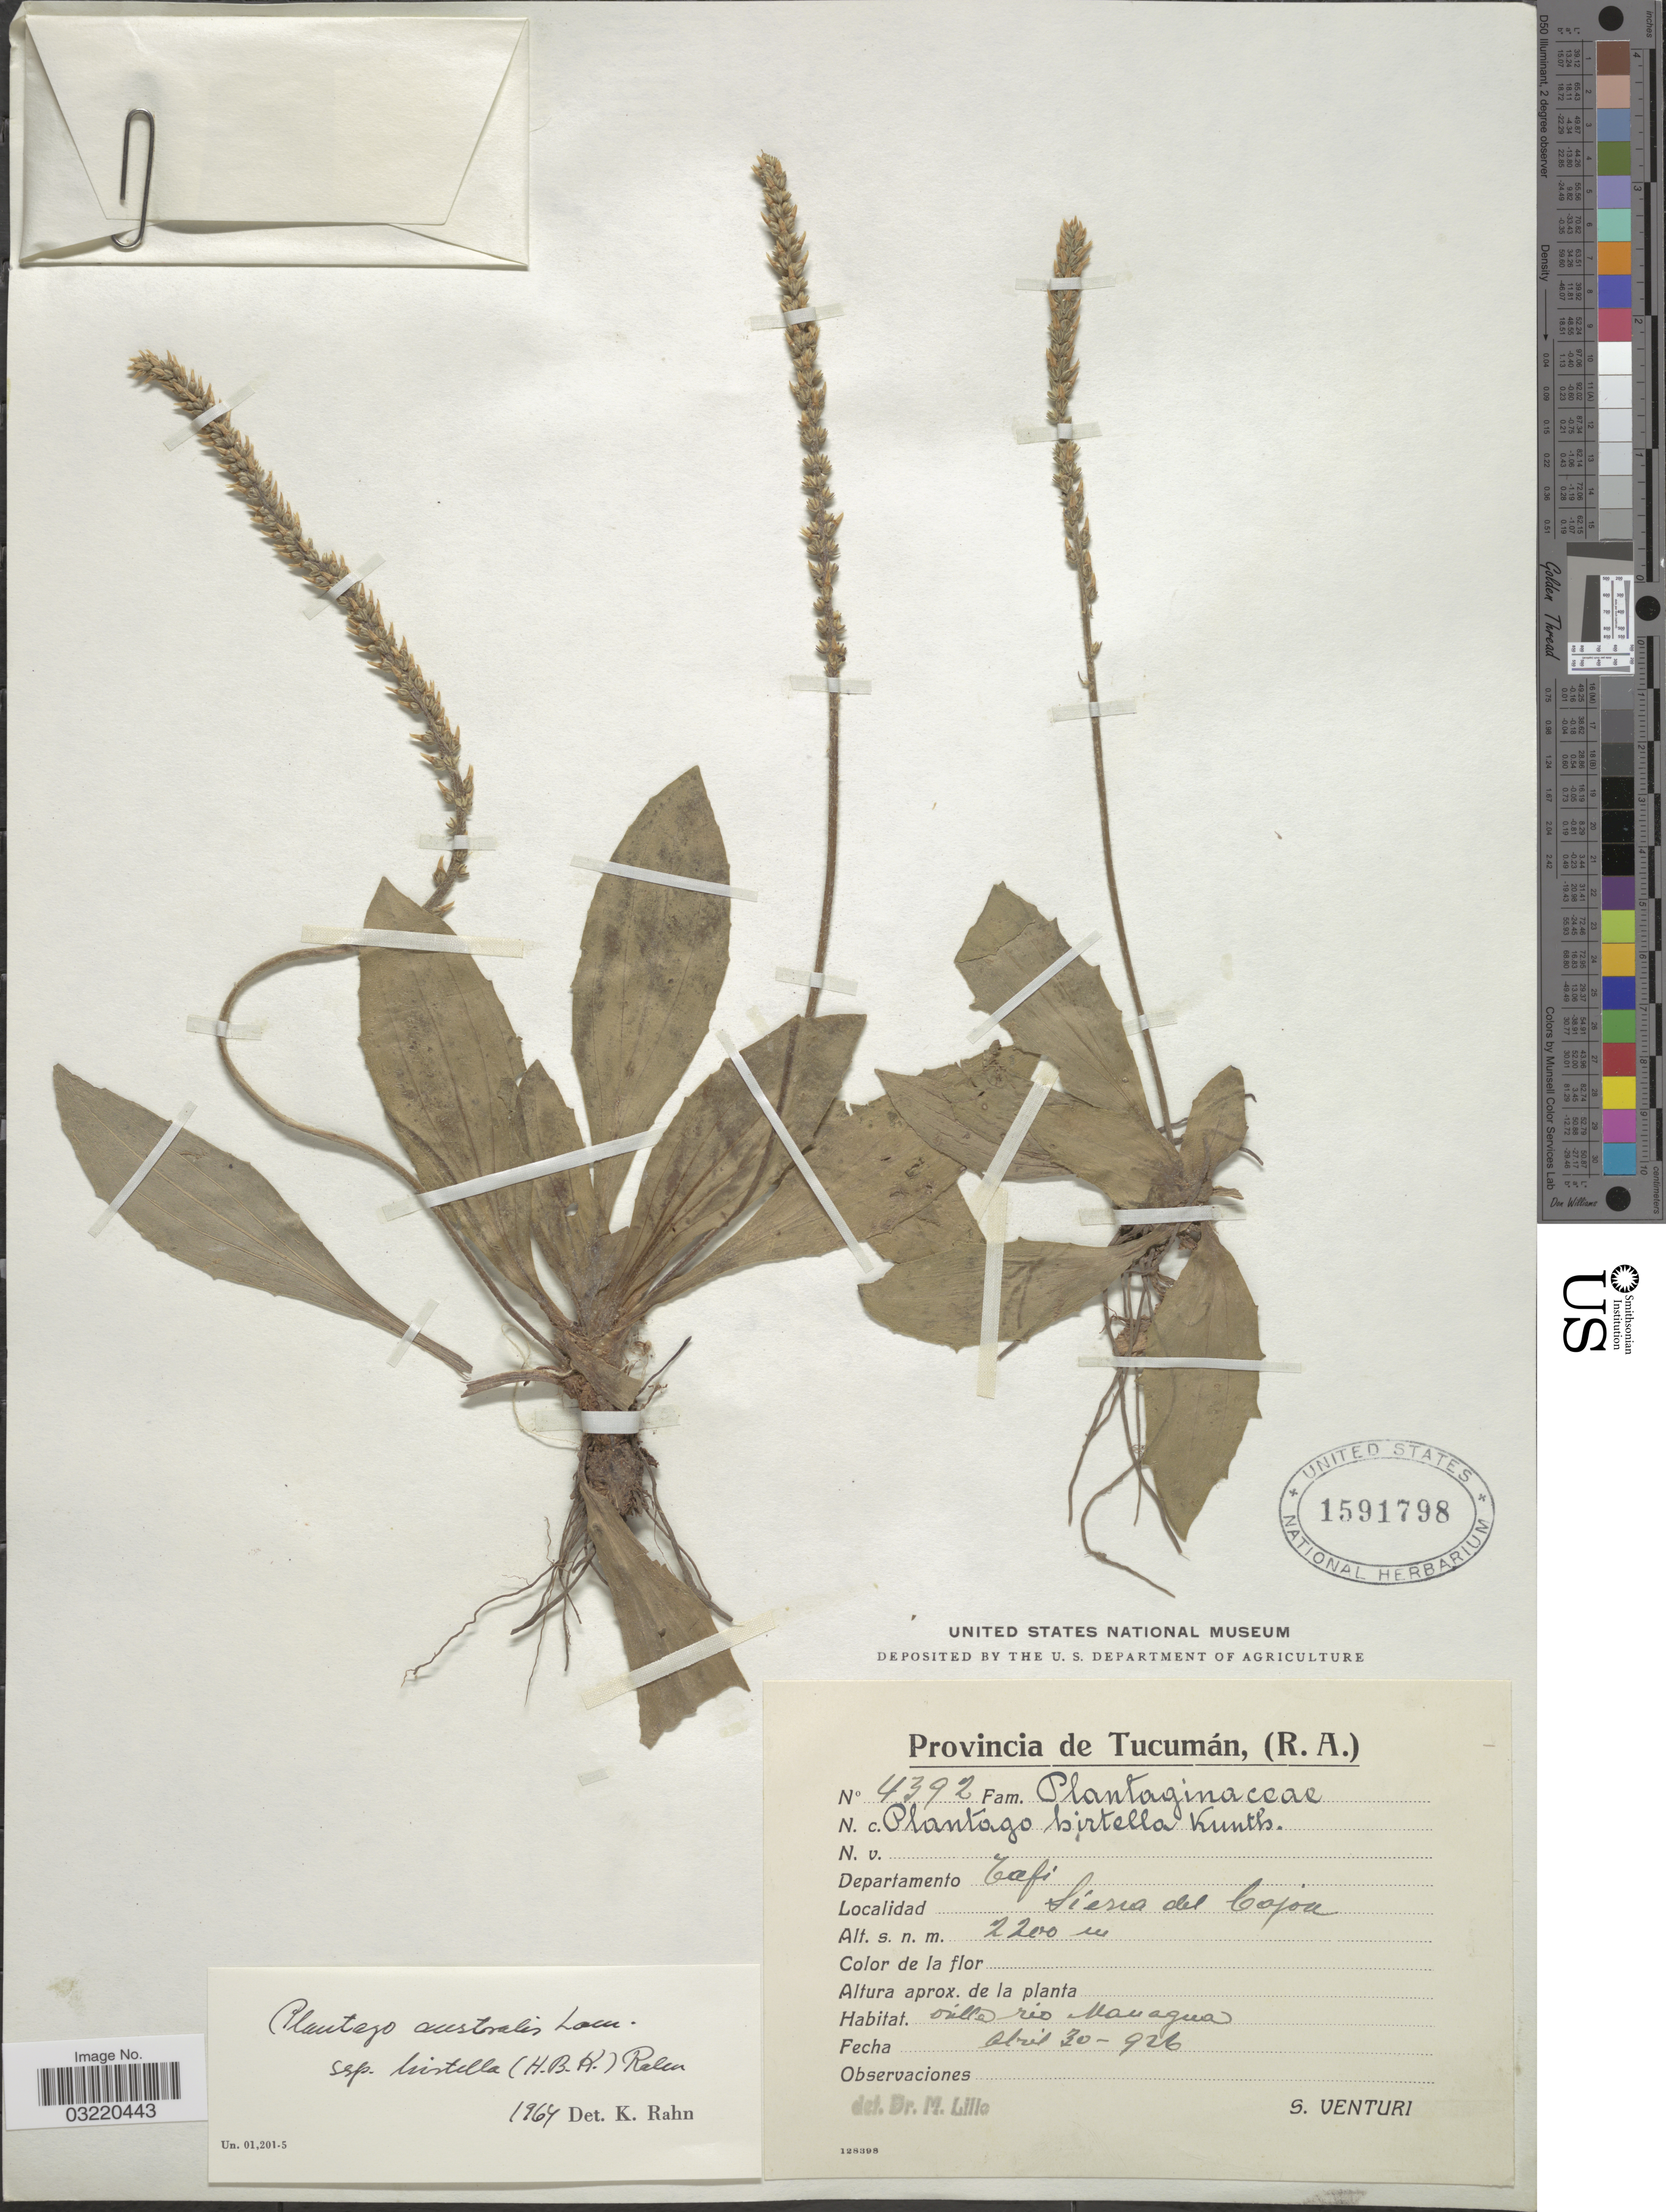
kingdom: Plantae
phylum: Tracheophyta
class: Magnoliopsida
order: Lamiales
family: Plantaginaceae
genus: Plantago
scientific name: Plantago australis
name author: Lam.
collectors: S. Venturi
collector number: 4392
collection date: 1926-04-30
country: Argentina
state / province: Tucuman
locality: Departamento Tafi. Sierra del Cajon.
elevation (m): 2200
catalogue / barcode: US 1591798